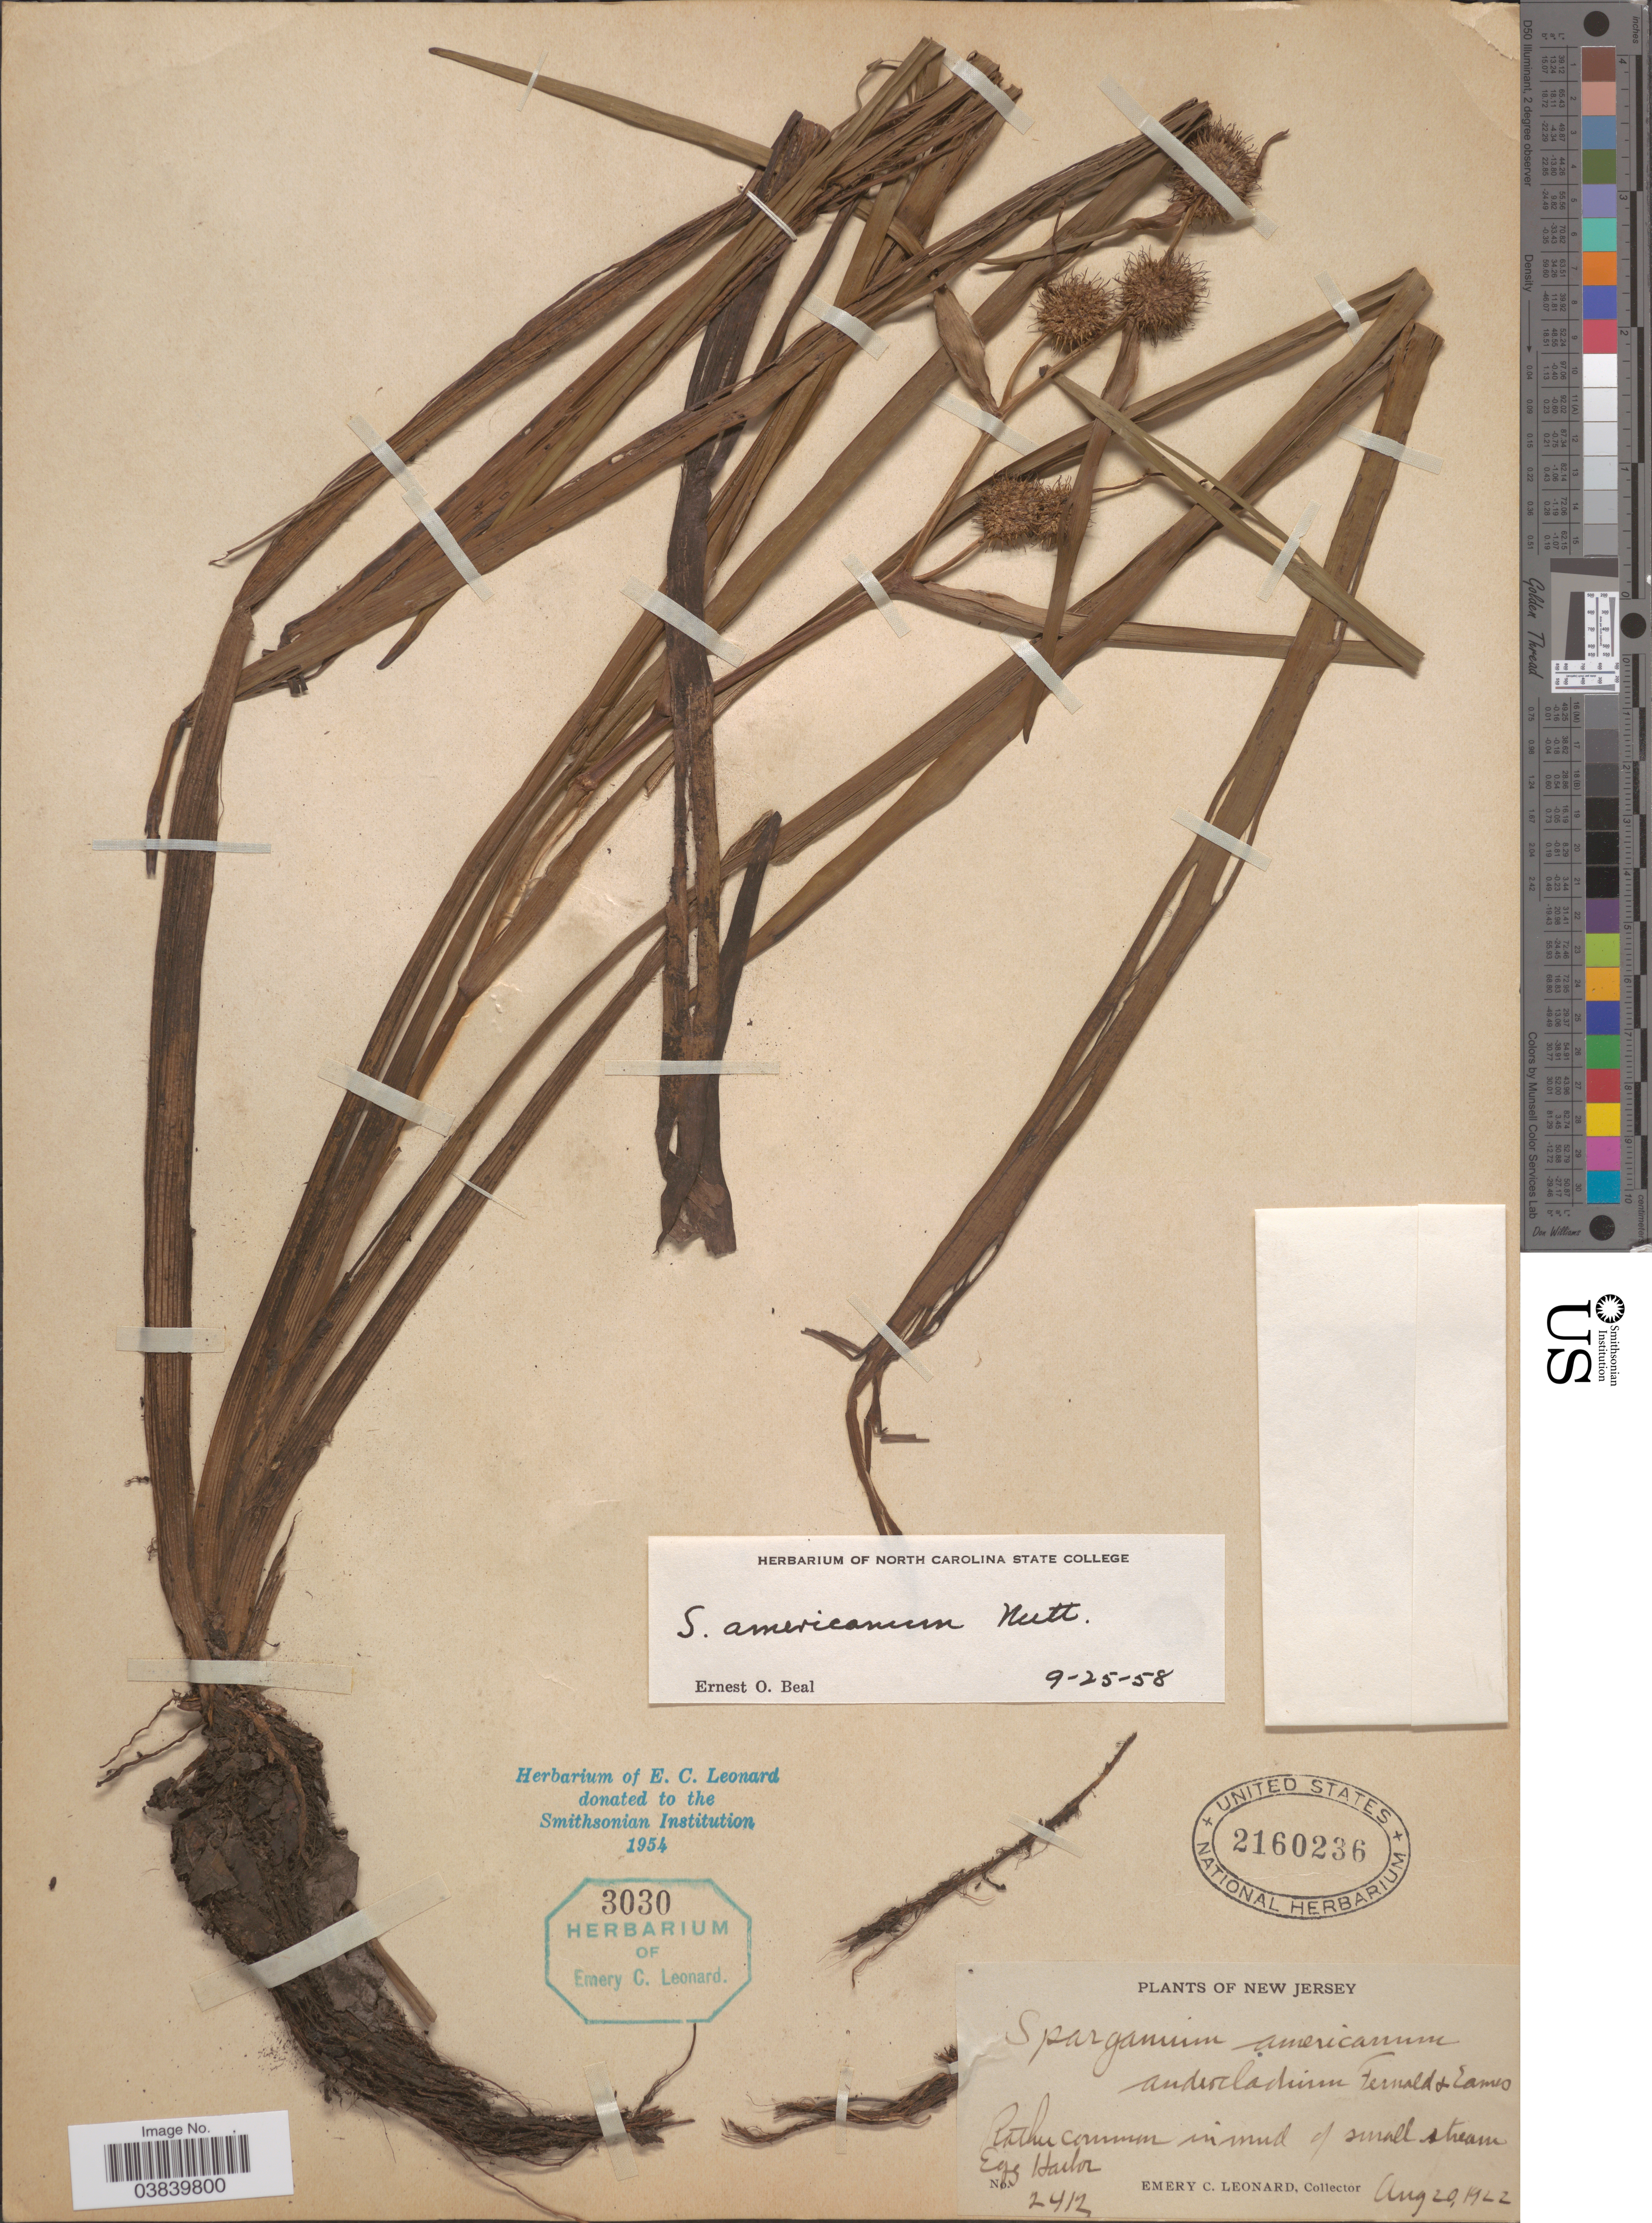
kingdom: Plantae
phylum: Tracheophyta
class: Liliopsida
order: Poales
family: Typhaceae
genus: Sparganium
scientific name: Sparganium americanum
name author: Nutt.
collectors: E. C. Leonard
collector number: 2412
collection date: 1922-08-20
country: United States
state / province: New Jersey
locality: Egg Harbor.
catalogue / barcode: US 2160236